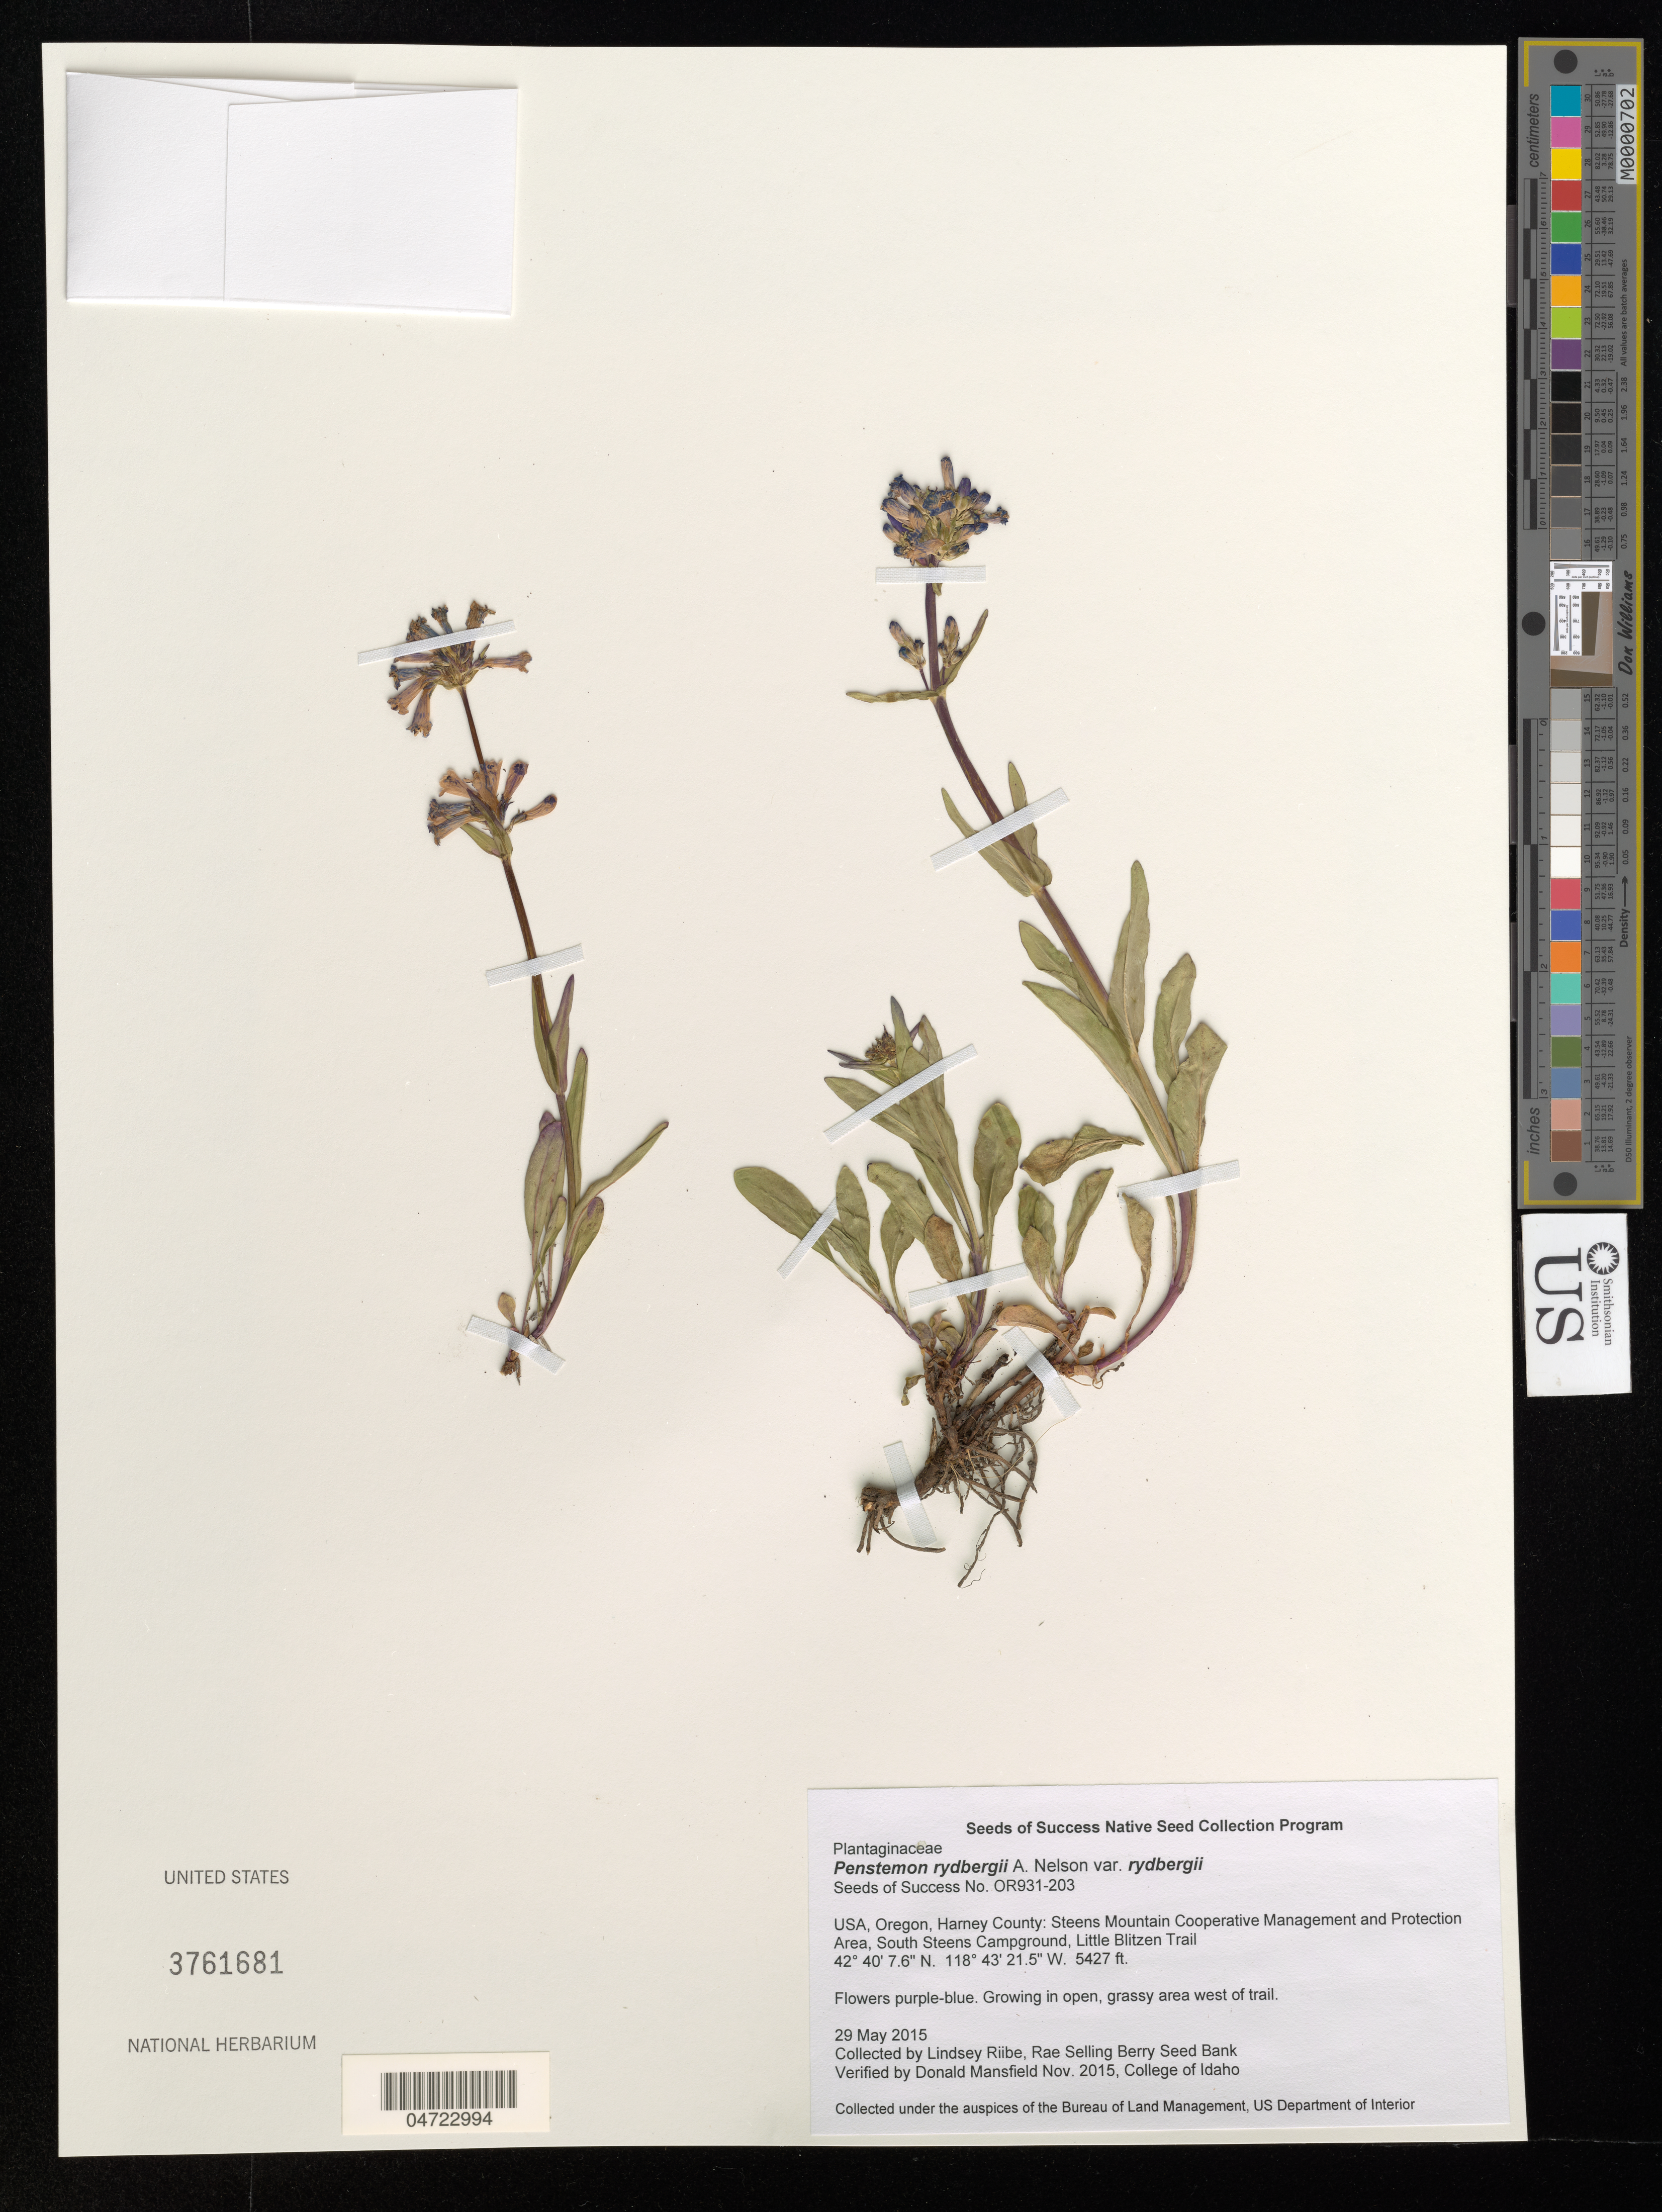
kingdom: Plantae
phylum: Tracheophyta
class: Magnoliopsida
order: Lamiales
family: Plantaginaceae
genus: Penstemon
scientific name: Penstemon rydbergii var. rydbergii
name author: A. Nelson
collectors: L. Riibe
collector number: OR931-203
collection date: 2015-05-29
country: United States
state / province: Oregon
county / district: Harney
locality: Harney County: Steens Mountain Cooperative Management and Protection Area, South Steens Campground, Little Blitzen Trail.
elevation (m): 1654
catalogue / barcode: US 3761681